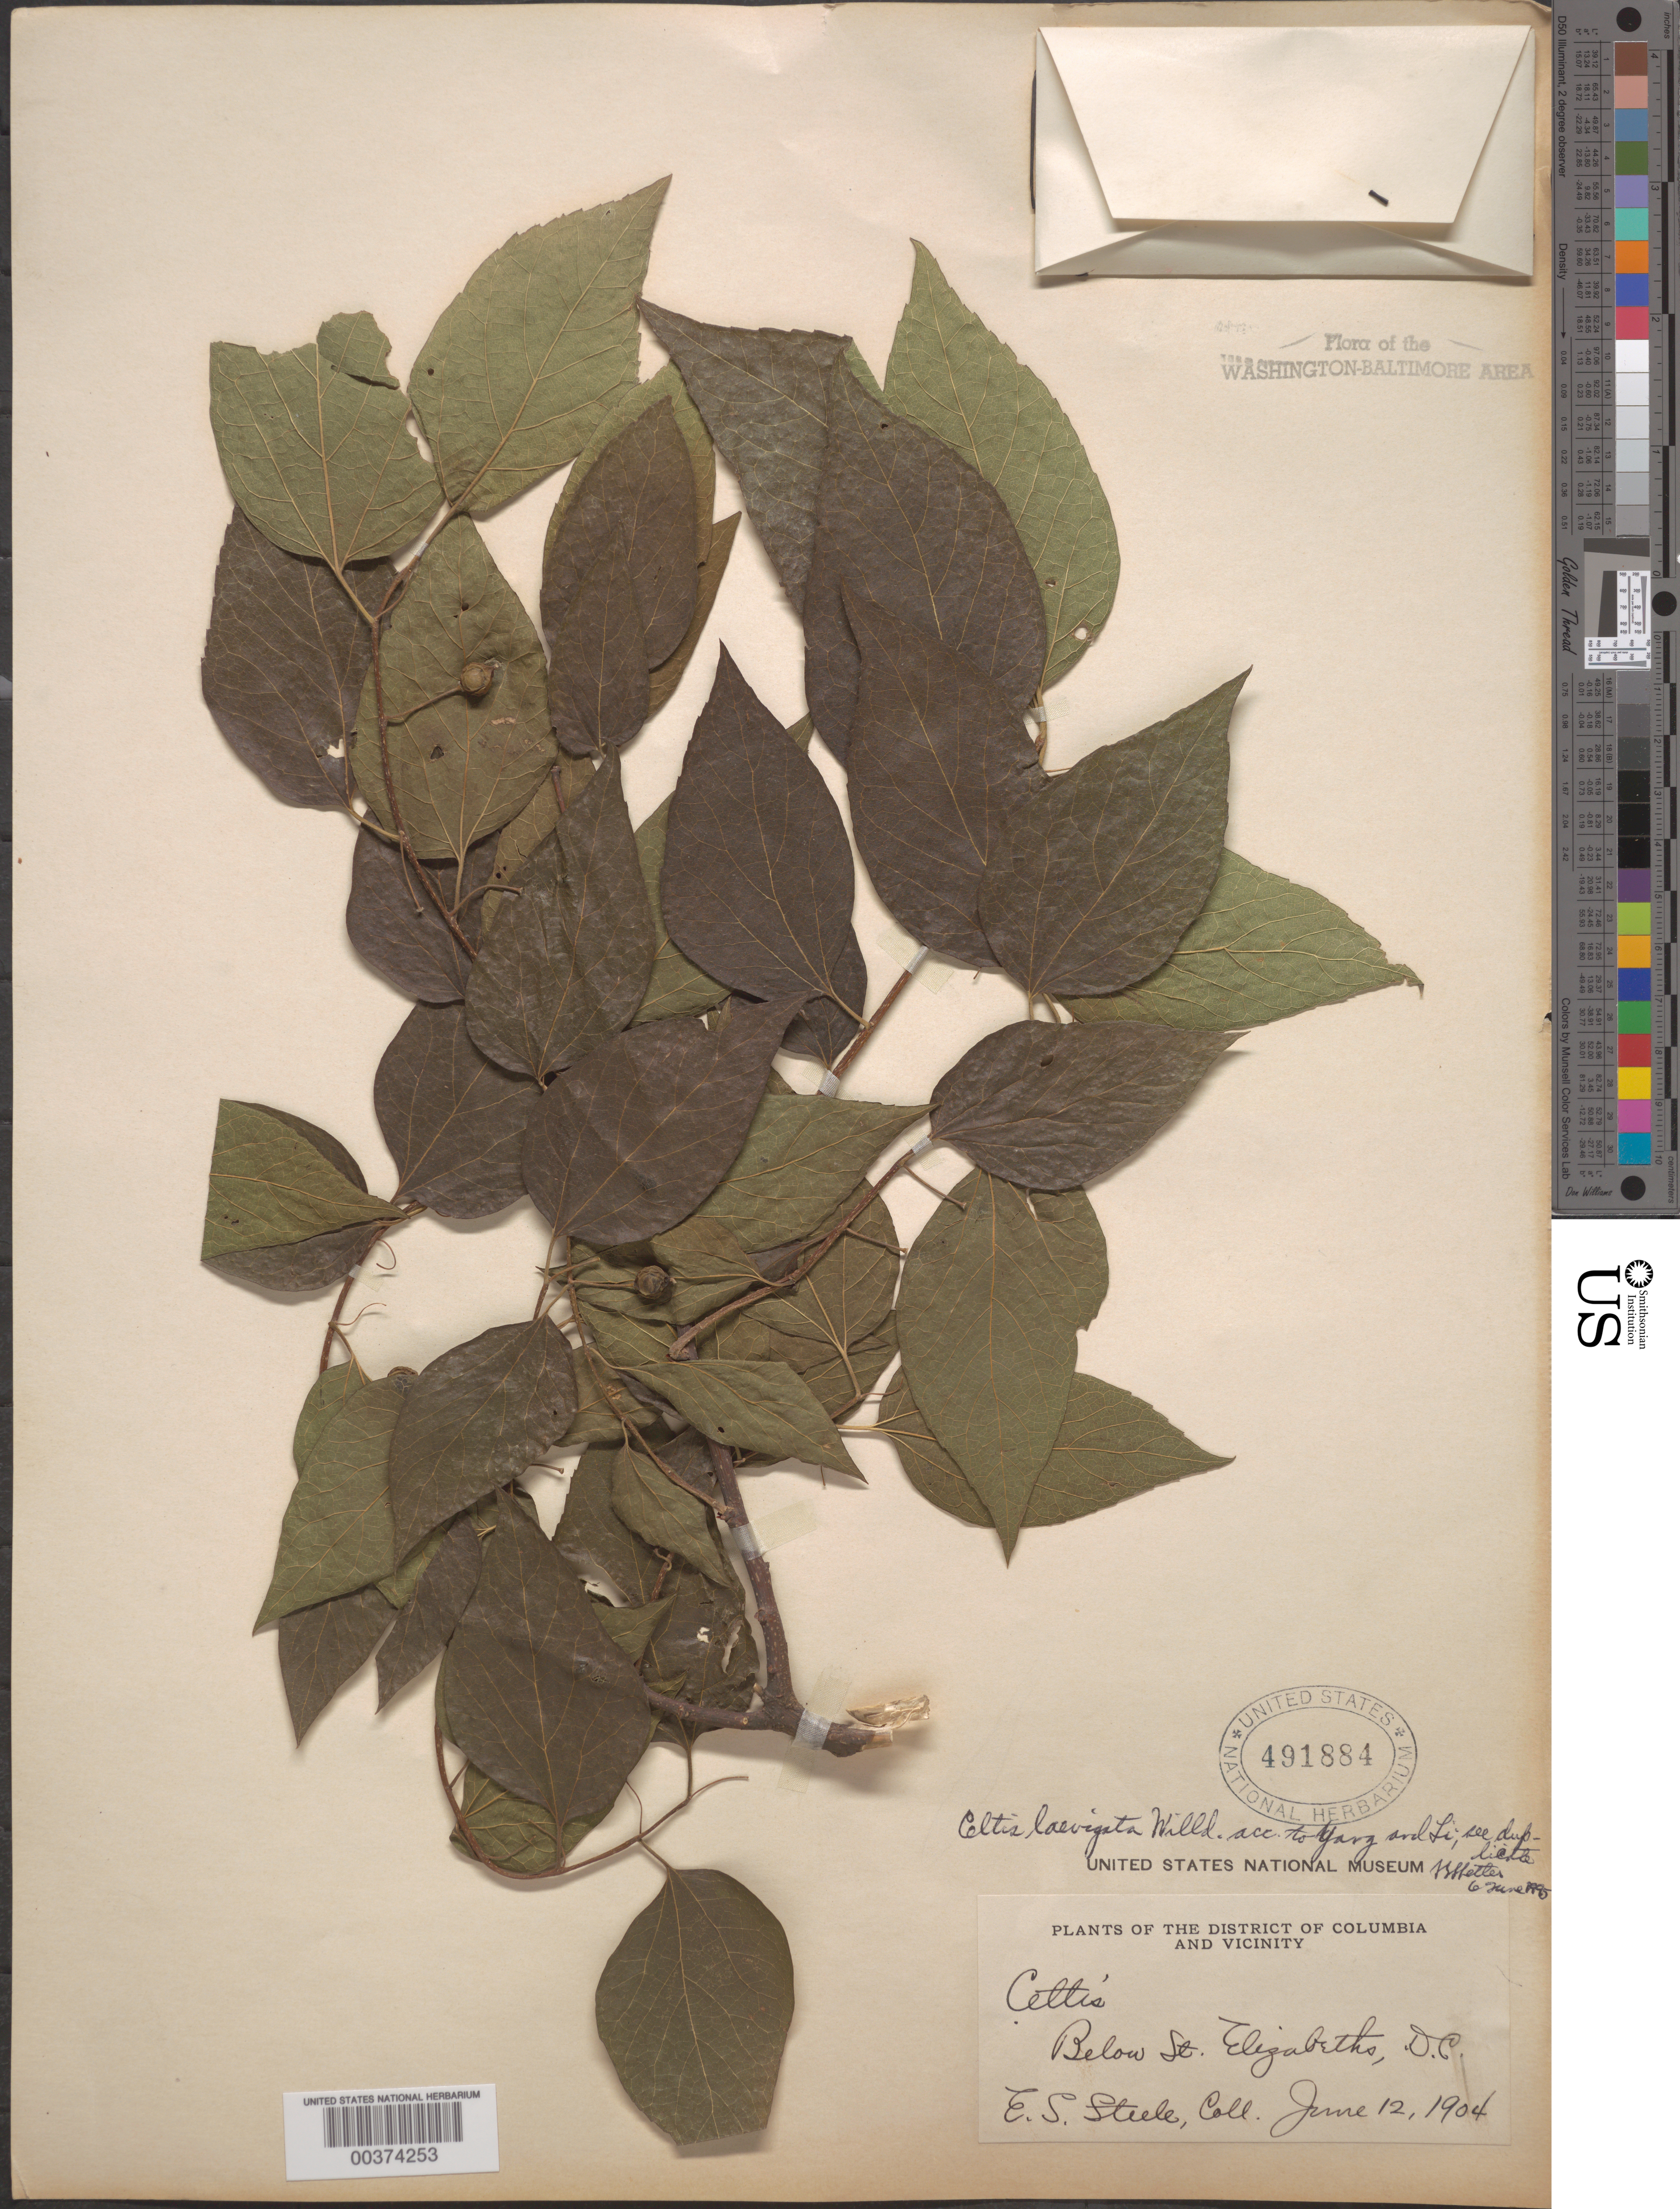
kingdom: Plantae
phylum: Tracheophyta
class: Magnoliopsida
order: Rosales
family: Cannabaceae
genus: Celtis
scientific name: Celtis laevigata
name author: Willd.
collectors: E. Steele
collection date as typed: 12 Jun 1904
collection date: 1904-06-12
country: United States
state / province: District of Columbia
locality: Below St. Elizabeths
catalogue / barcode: US 491884